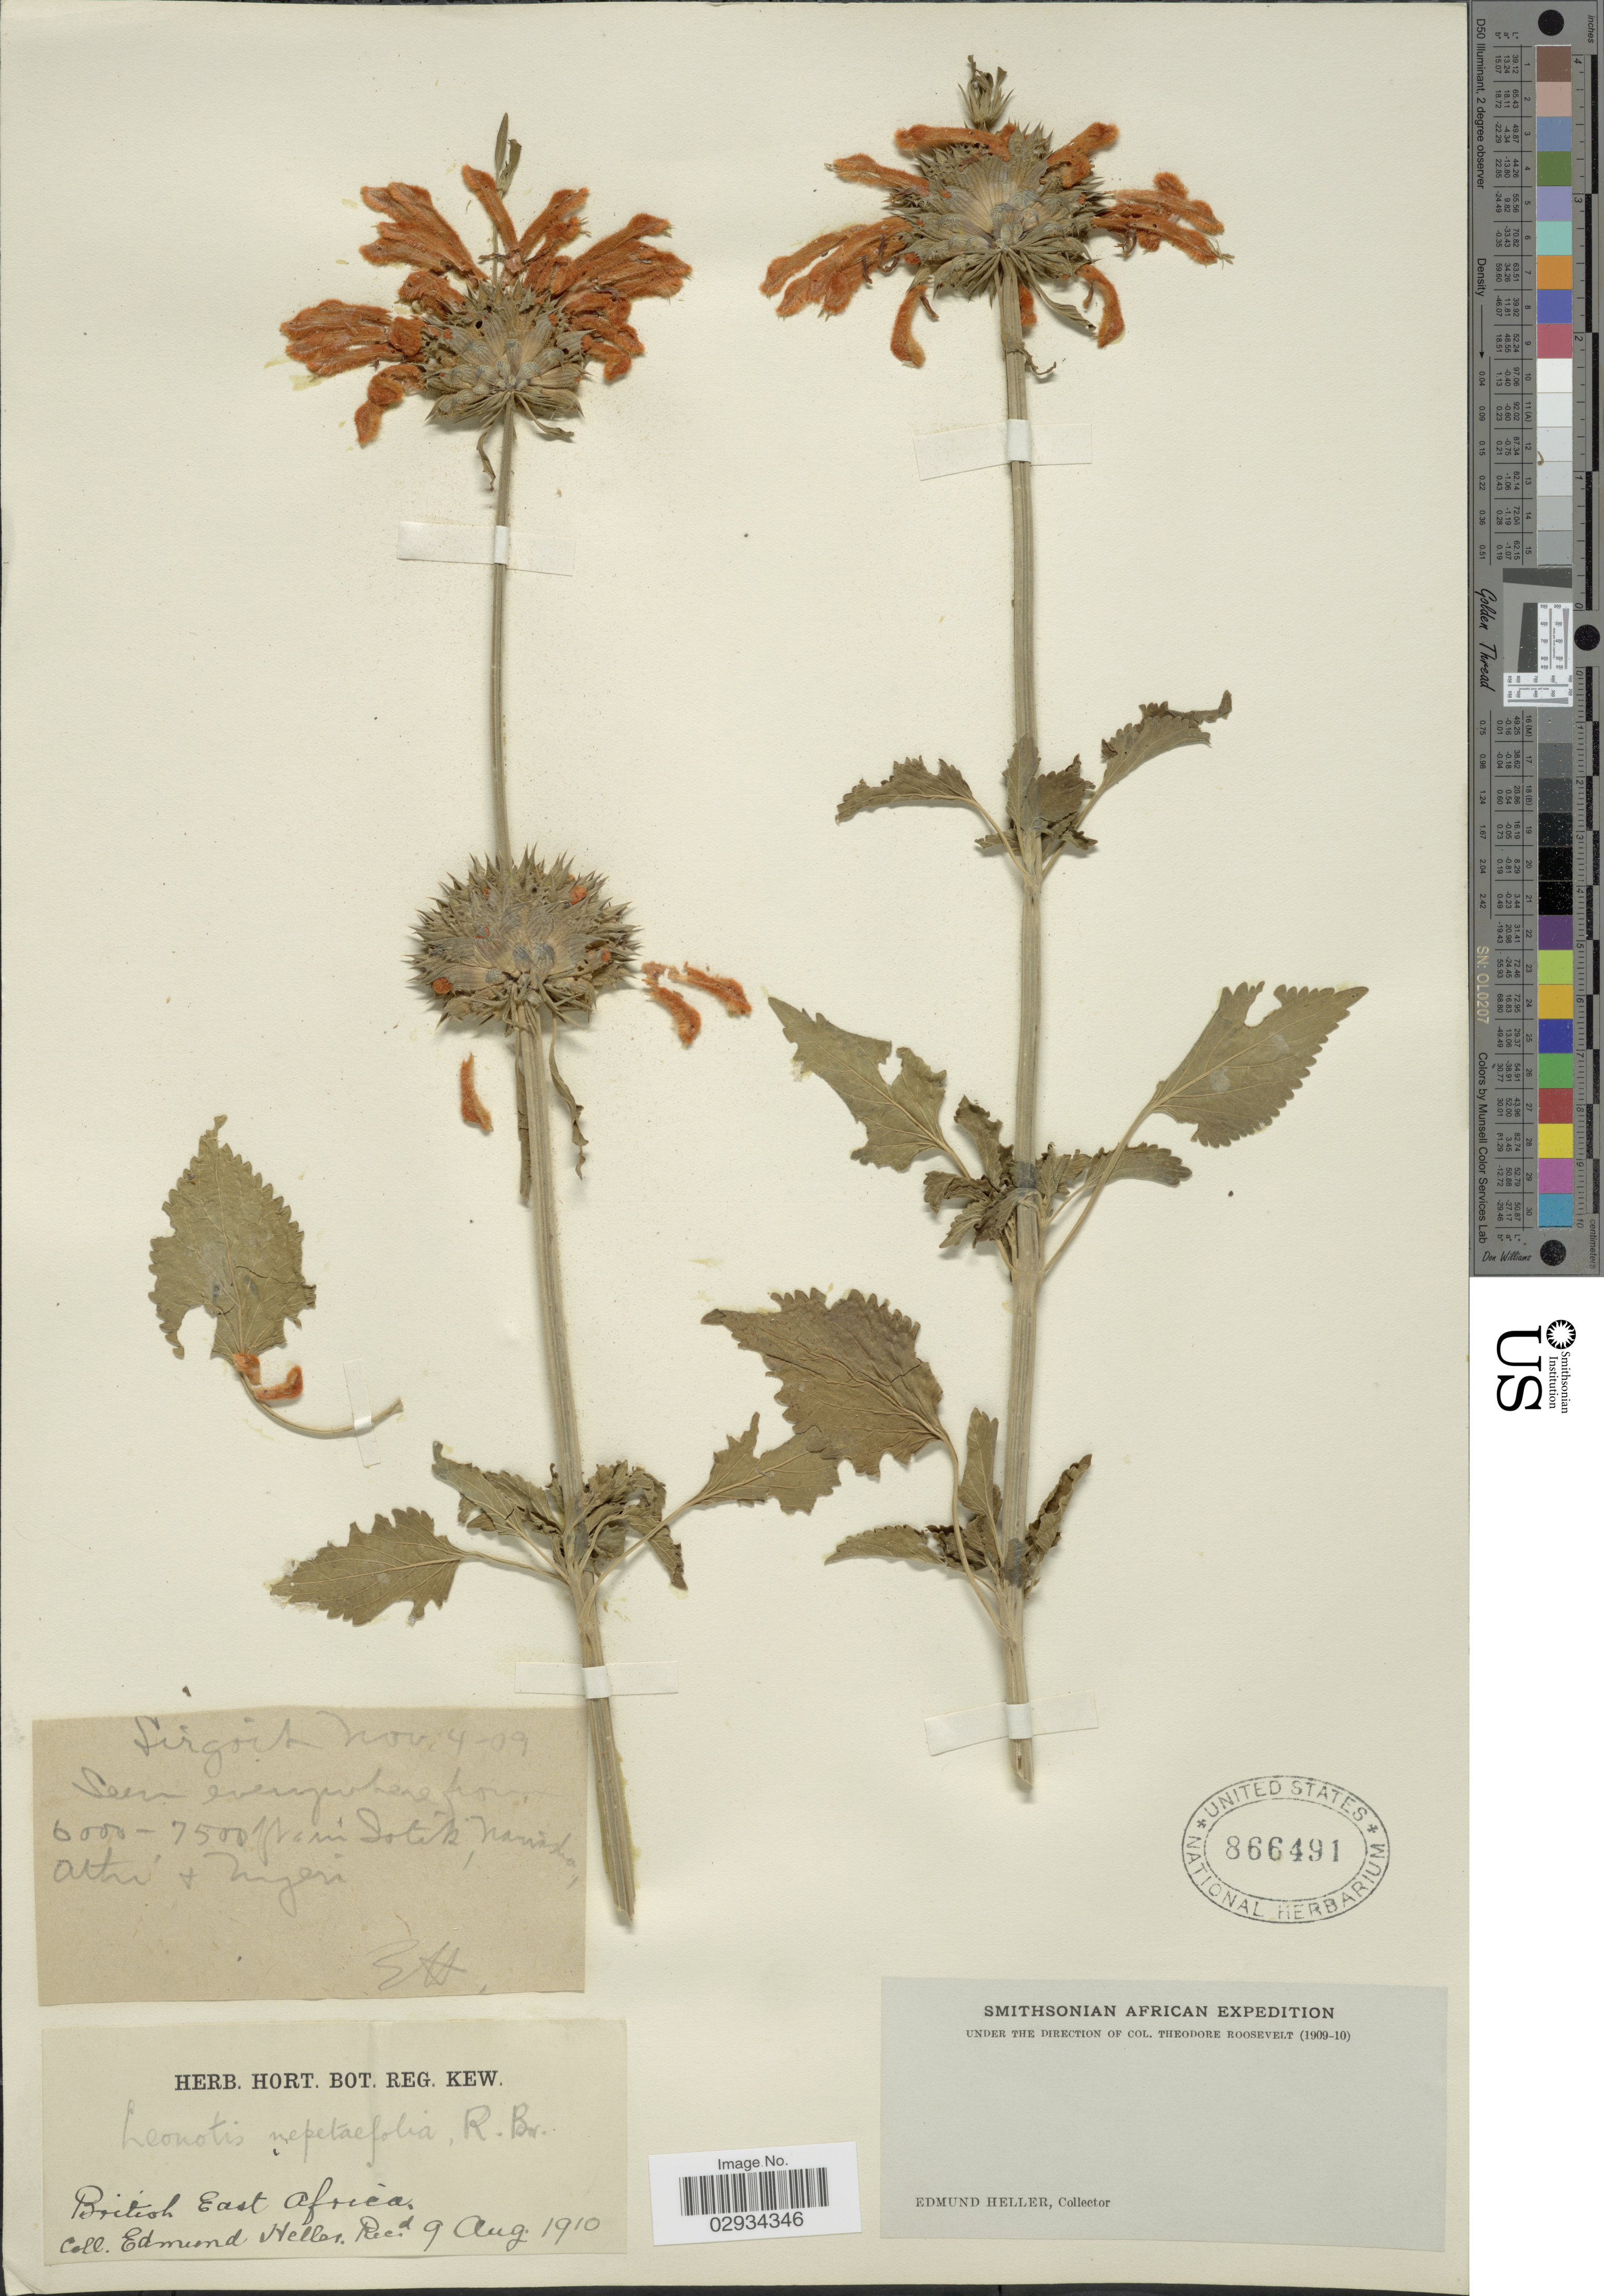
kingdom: Plantae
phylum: Tracheophyta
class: Magnoliopsida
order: Lamiales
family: Lamiaceae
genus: Leonotis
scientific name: Leonotis nepetifolia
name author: (L.) R. Br.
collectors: E. Heller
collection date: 1909-11-04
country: Kenya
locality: British East Africa. Sirgoit.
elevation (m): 1829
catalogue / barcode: US 866491